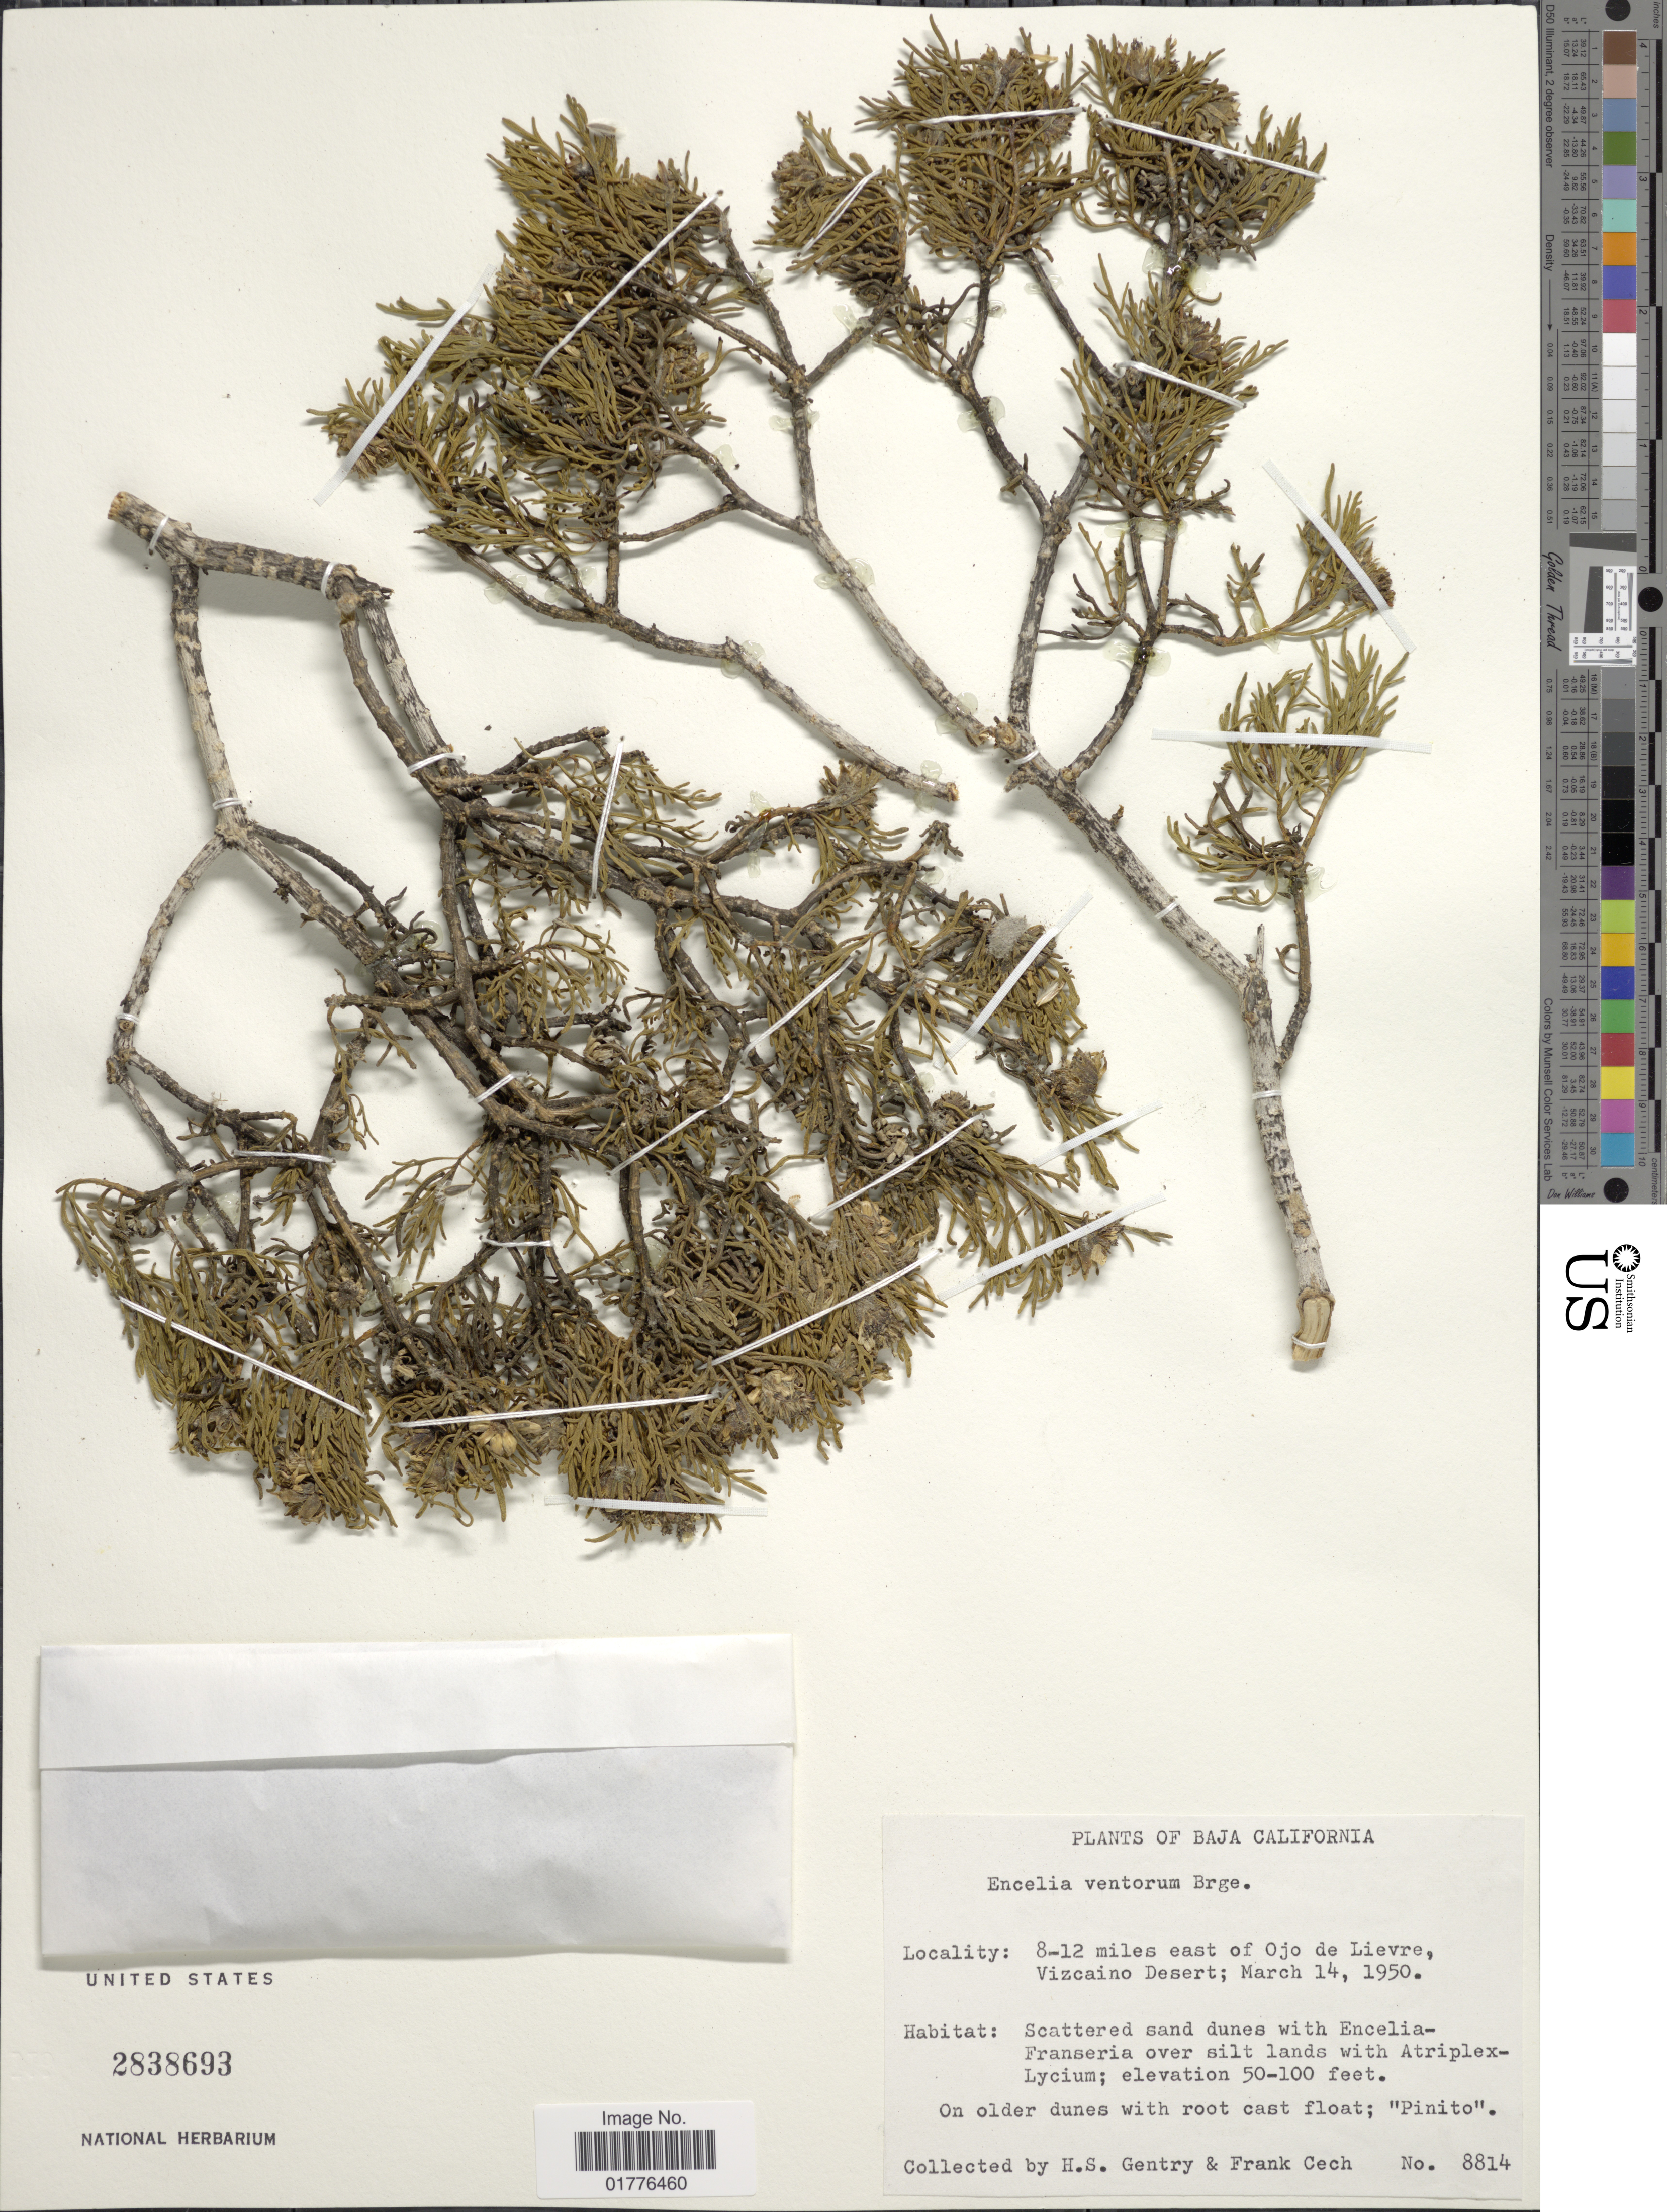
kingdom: Plantae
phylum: Tracheophyta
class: Magnoliopsida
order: Asterales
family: Asteraceae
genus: Encelia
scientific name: Encelia ventorum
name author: Brandegee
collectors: H. S. Gentry & F. Cech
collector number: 8814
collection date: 1950-03-14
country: Mexico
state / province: Baja California Sur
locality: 8-12 miles east of Ojo de Lievre, Vizcaino Desert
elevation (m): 15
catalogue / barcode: US 2838693